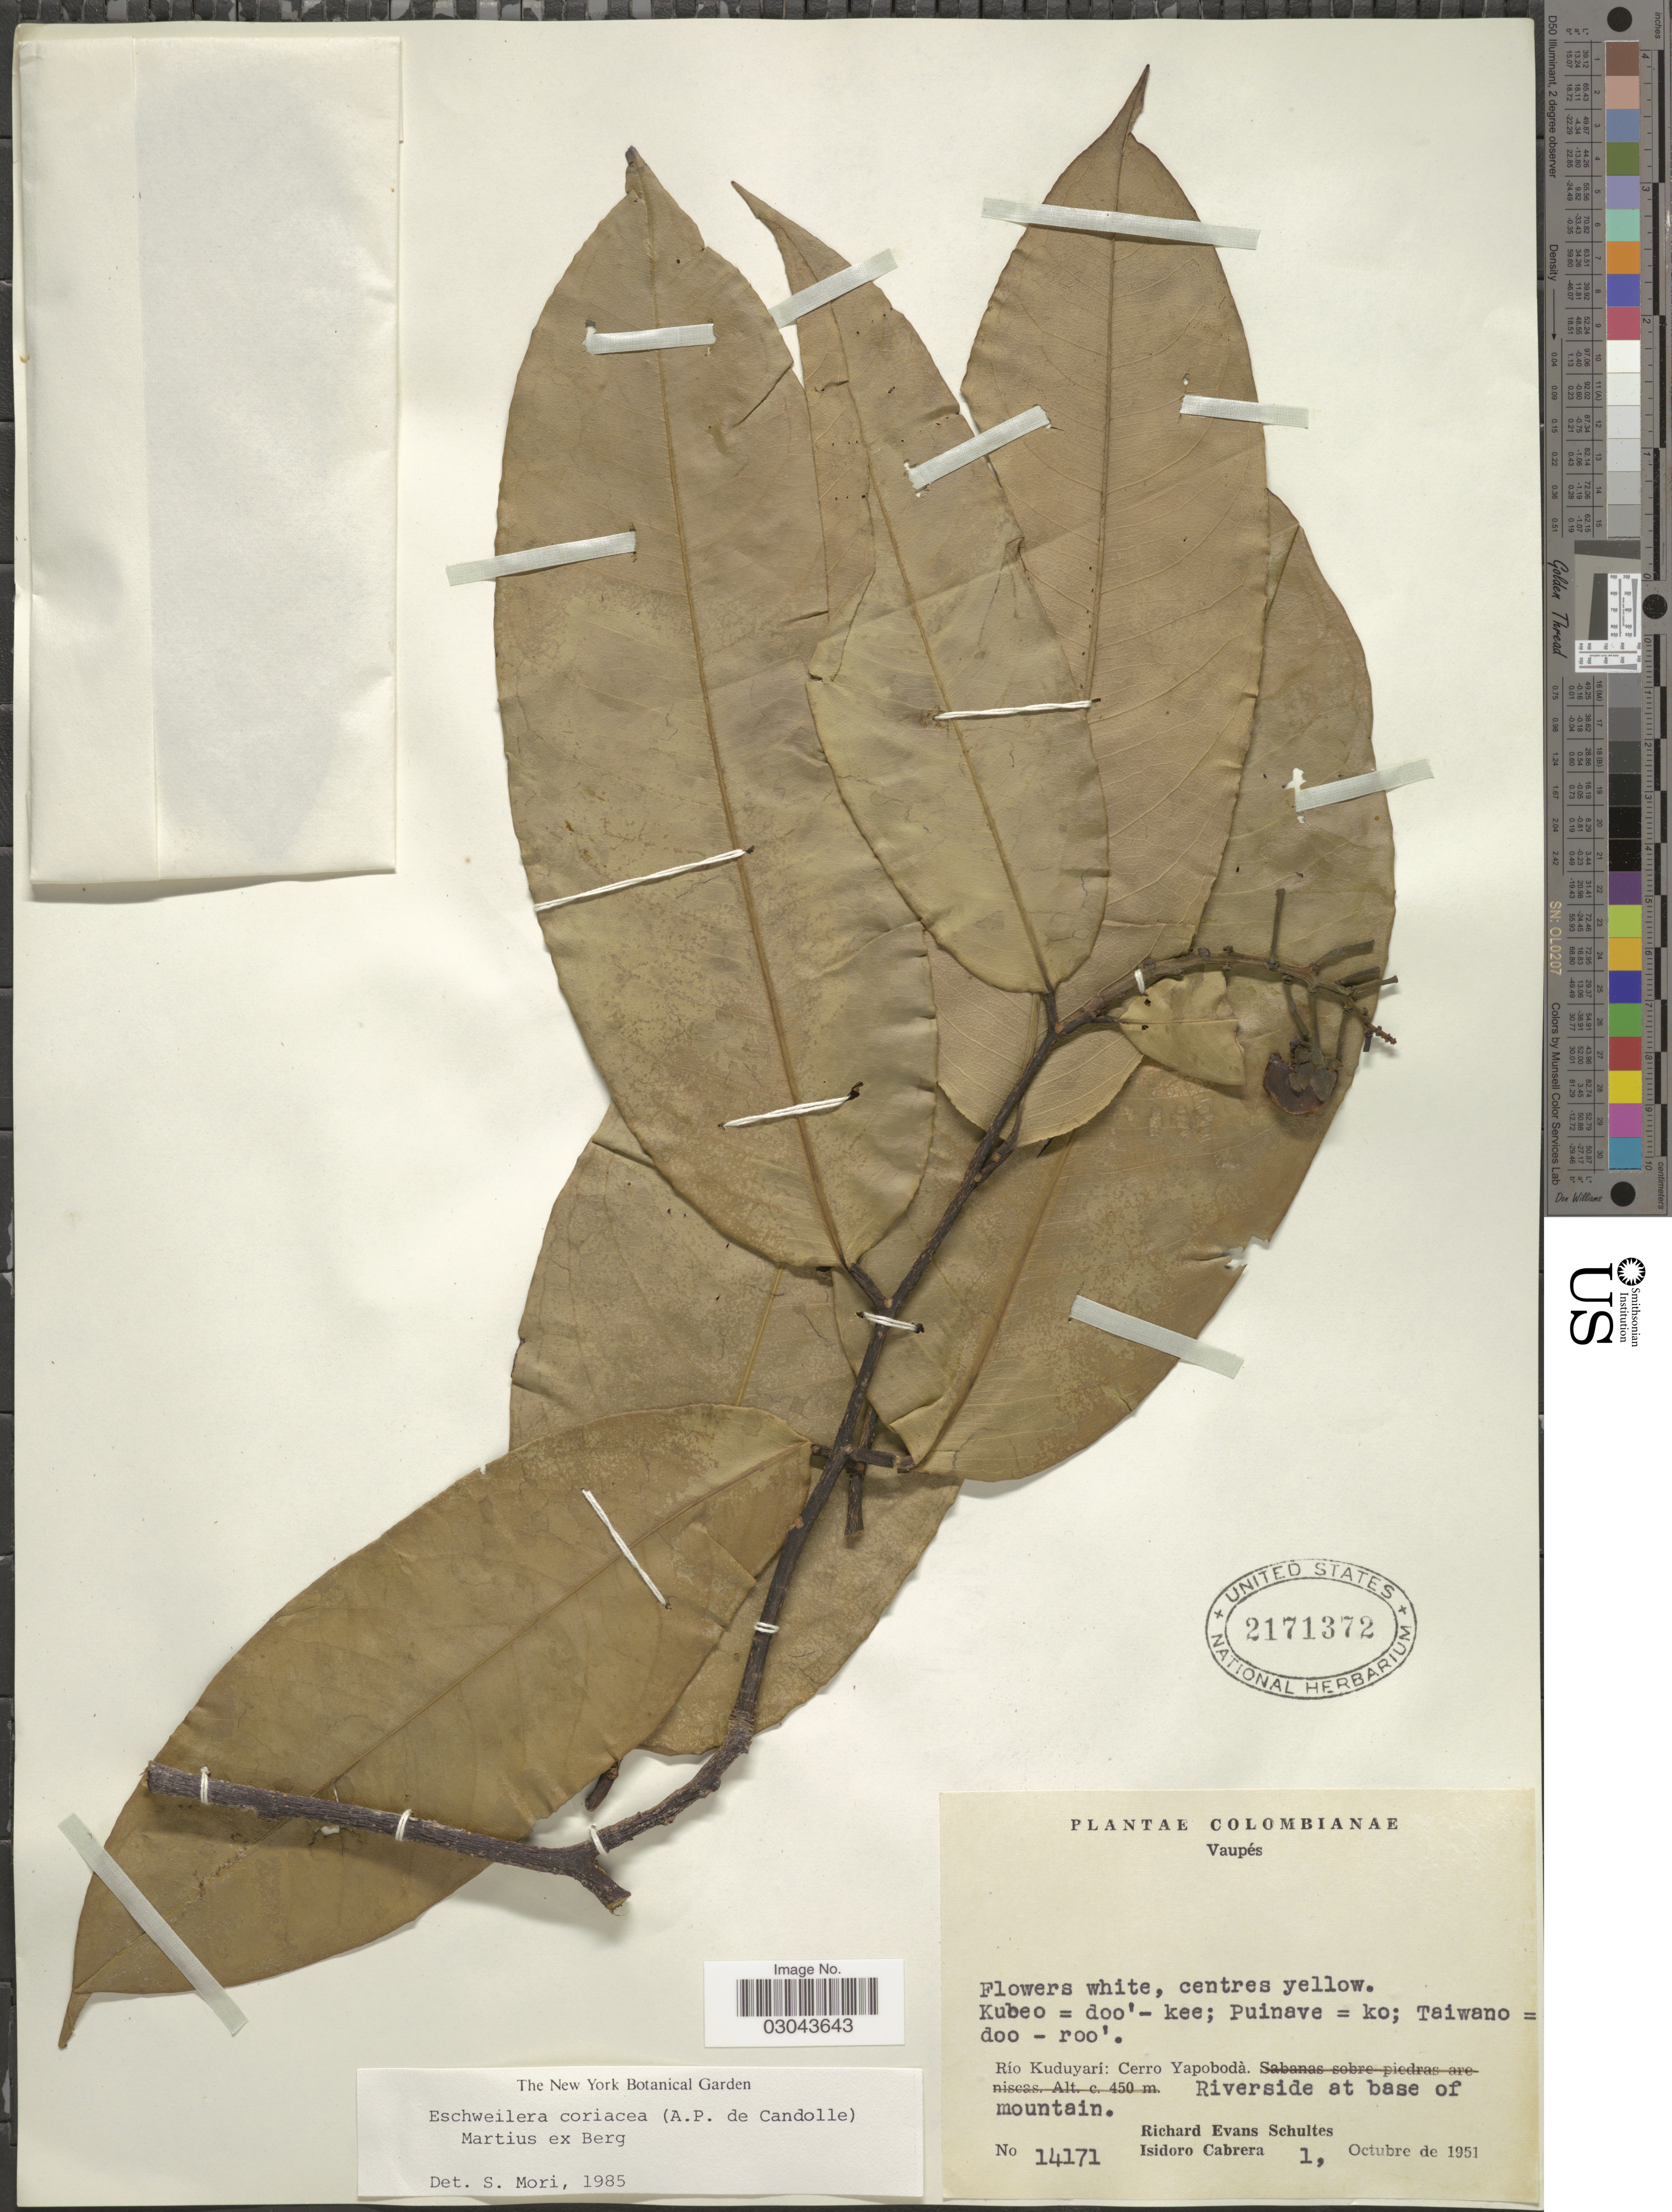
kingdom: Plantae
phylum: Tracheophyta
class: Magnoliopsida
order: Ericales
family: Lecythidaceae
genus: Eschweilera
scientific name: Eschweilera coriacea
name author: (DC.) S.A. Mori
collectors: R. E. Schultes & I. Cabrera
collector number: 14171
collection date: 1951-10-01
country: Colombia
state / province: Vaupés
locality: Río Kuduyari: Cerro Yapobodà. Riverside at base of mountain.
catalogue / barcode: US 2171372